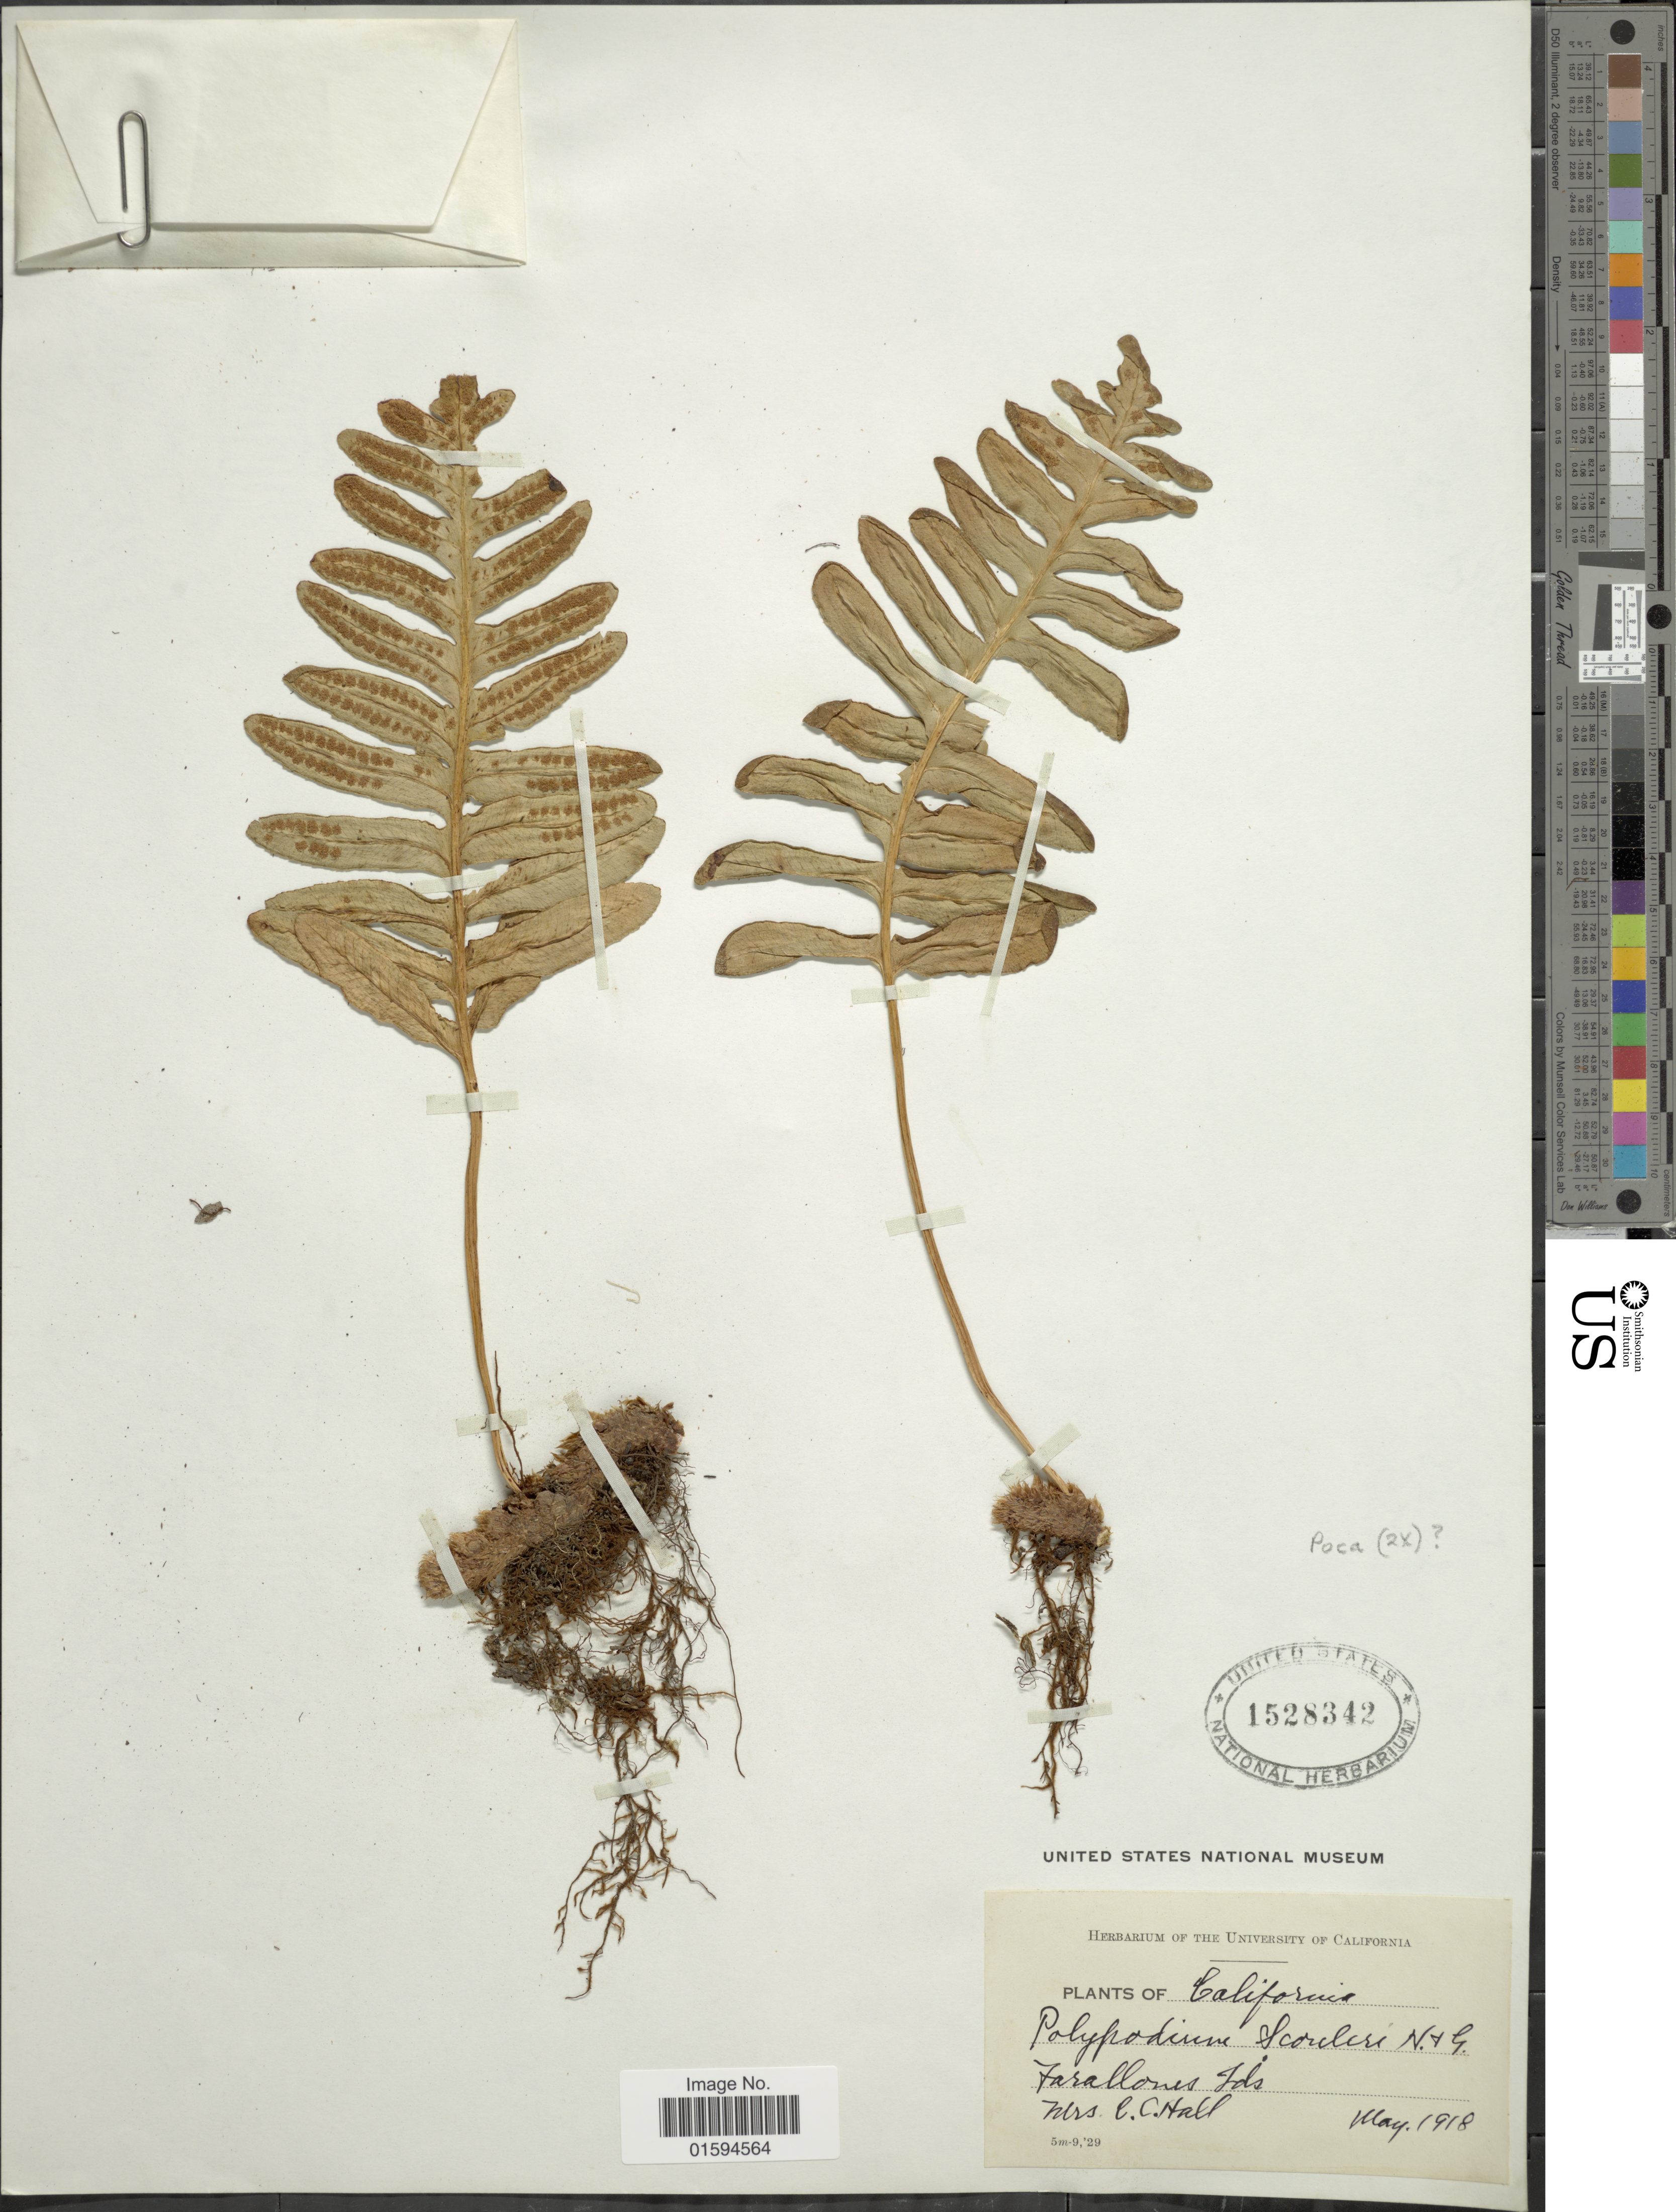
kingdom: Plantae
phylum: Tracheophyta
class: Polypodiopsida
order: Polypodiales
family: Polypodiaceae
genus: Polypodium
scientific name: Polypodium californicum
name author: Kaulf.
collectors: C. C. Hall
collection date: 1918-05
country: United States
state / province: California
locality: Farallones Ids.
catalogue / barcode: US 1528342